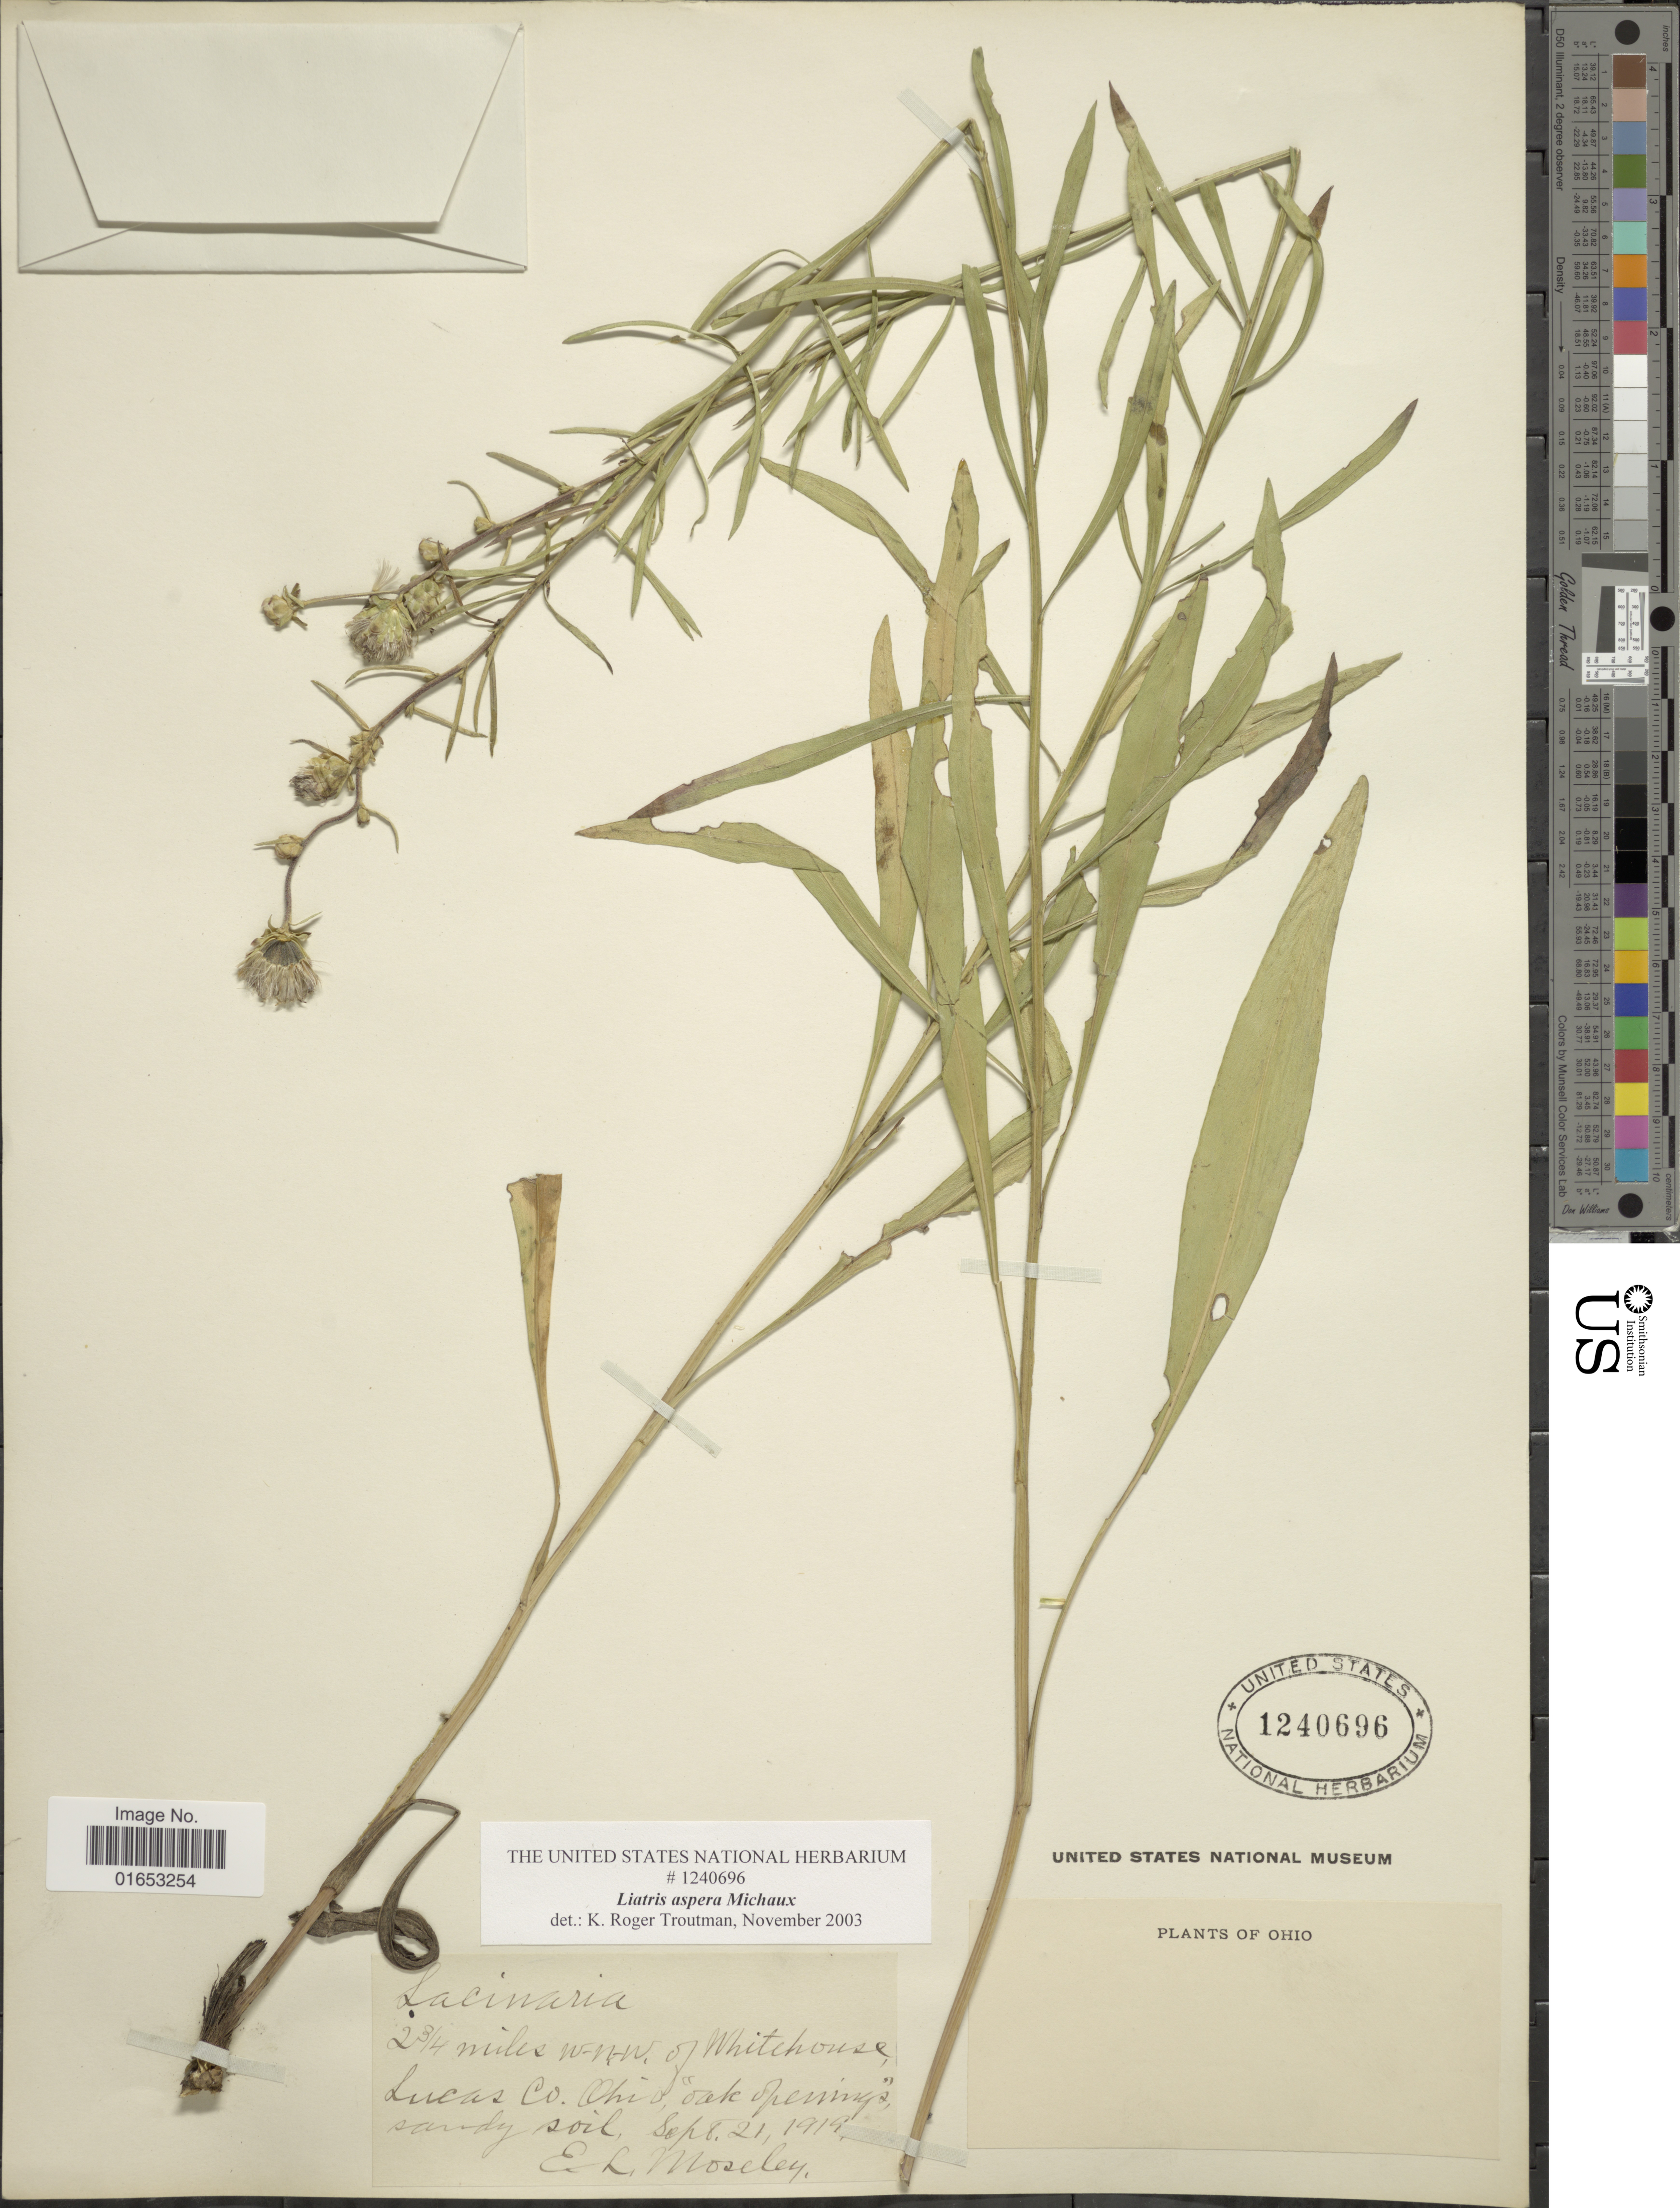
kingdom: Plantae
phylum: Tracheophyta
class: Magnoliopsida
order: Asterales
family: Asteraceae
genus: Liatris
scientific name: Liatris aspera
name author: Michx.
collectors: E. Moseley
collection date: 1919-09-21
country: United States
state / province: Ohio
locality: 2 ¾ miles W-N-W of Whitehouse, Lucas Co.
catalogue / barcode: US 1240696